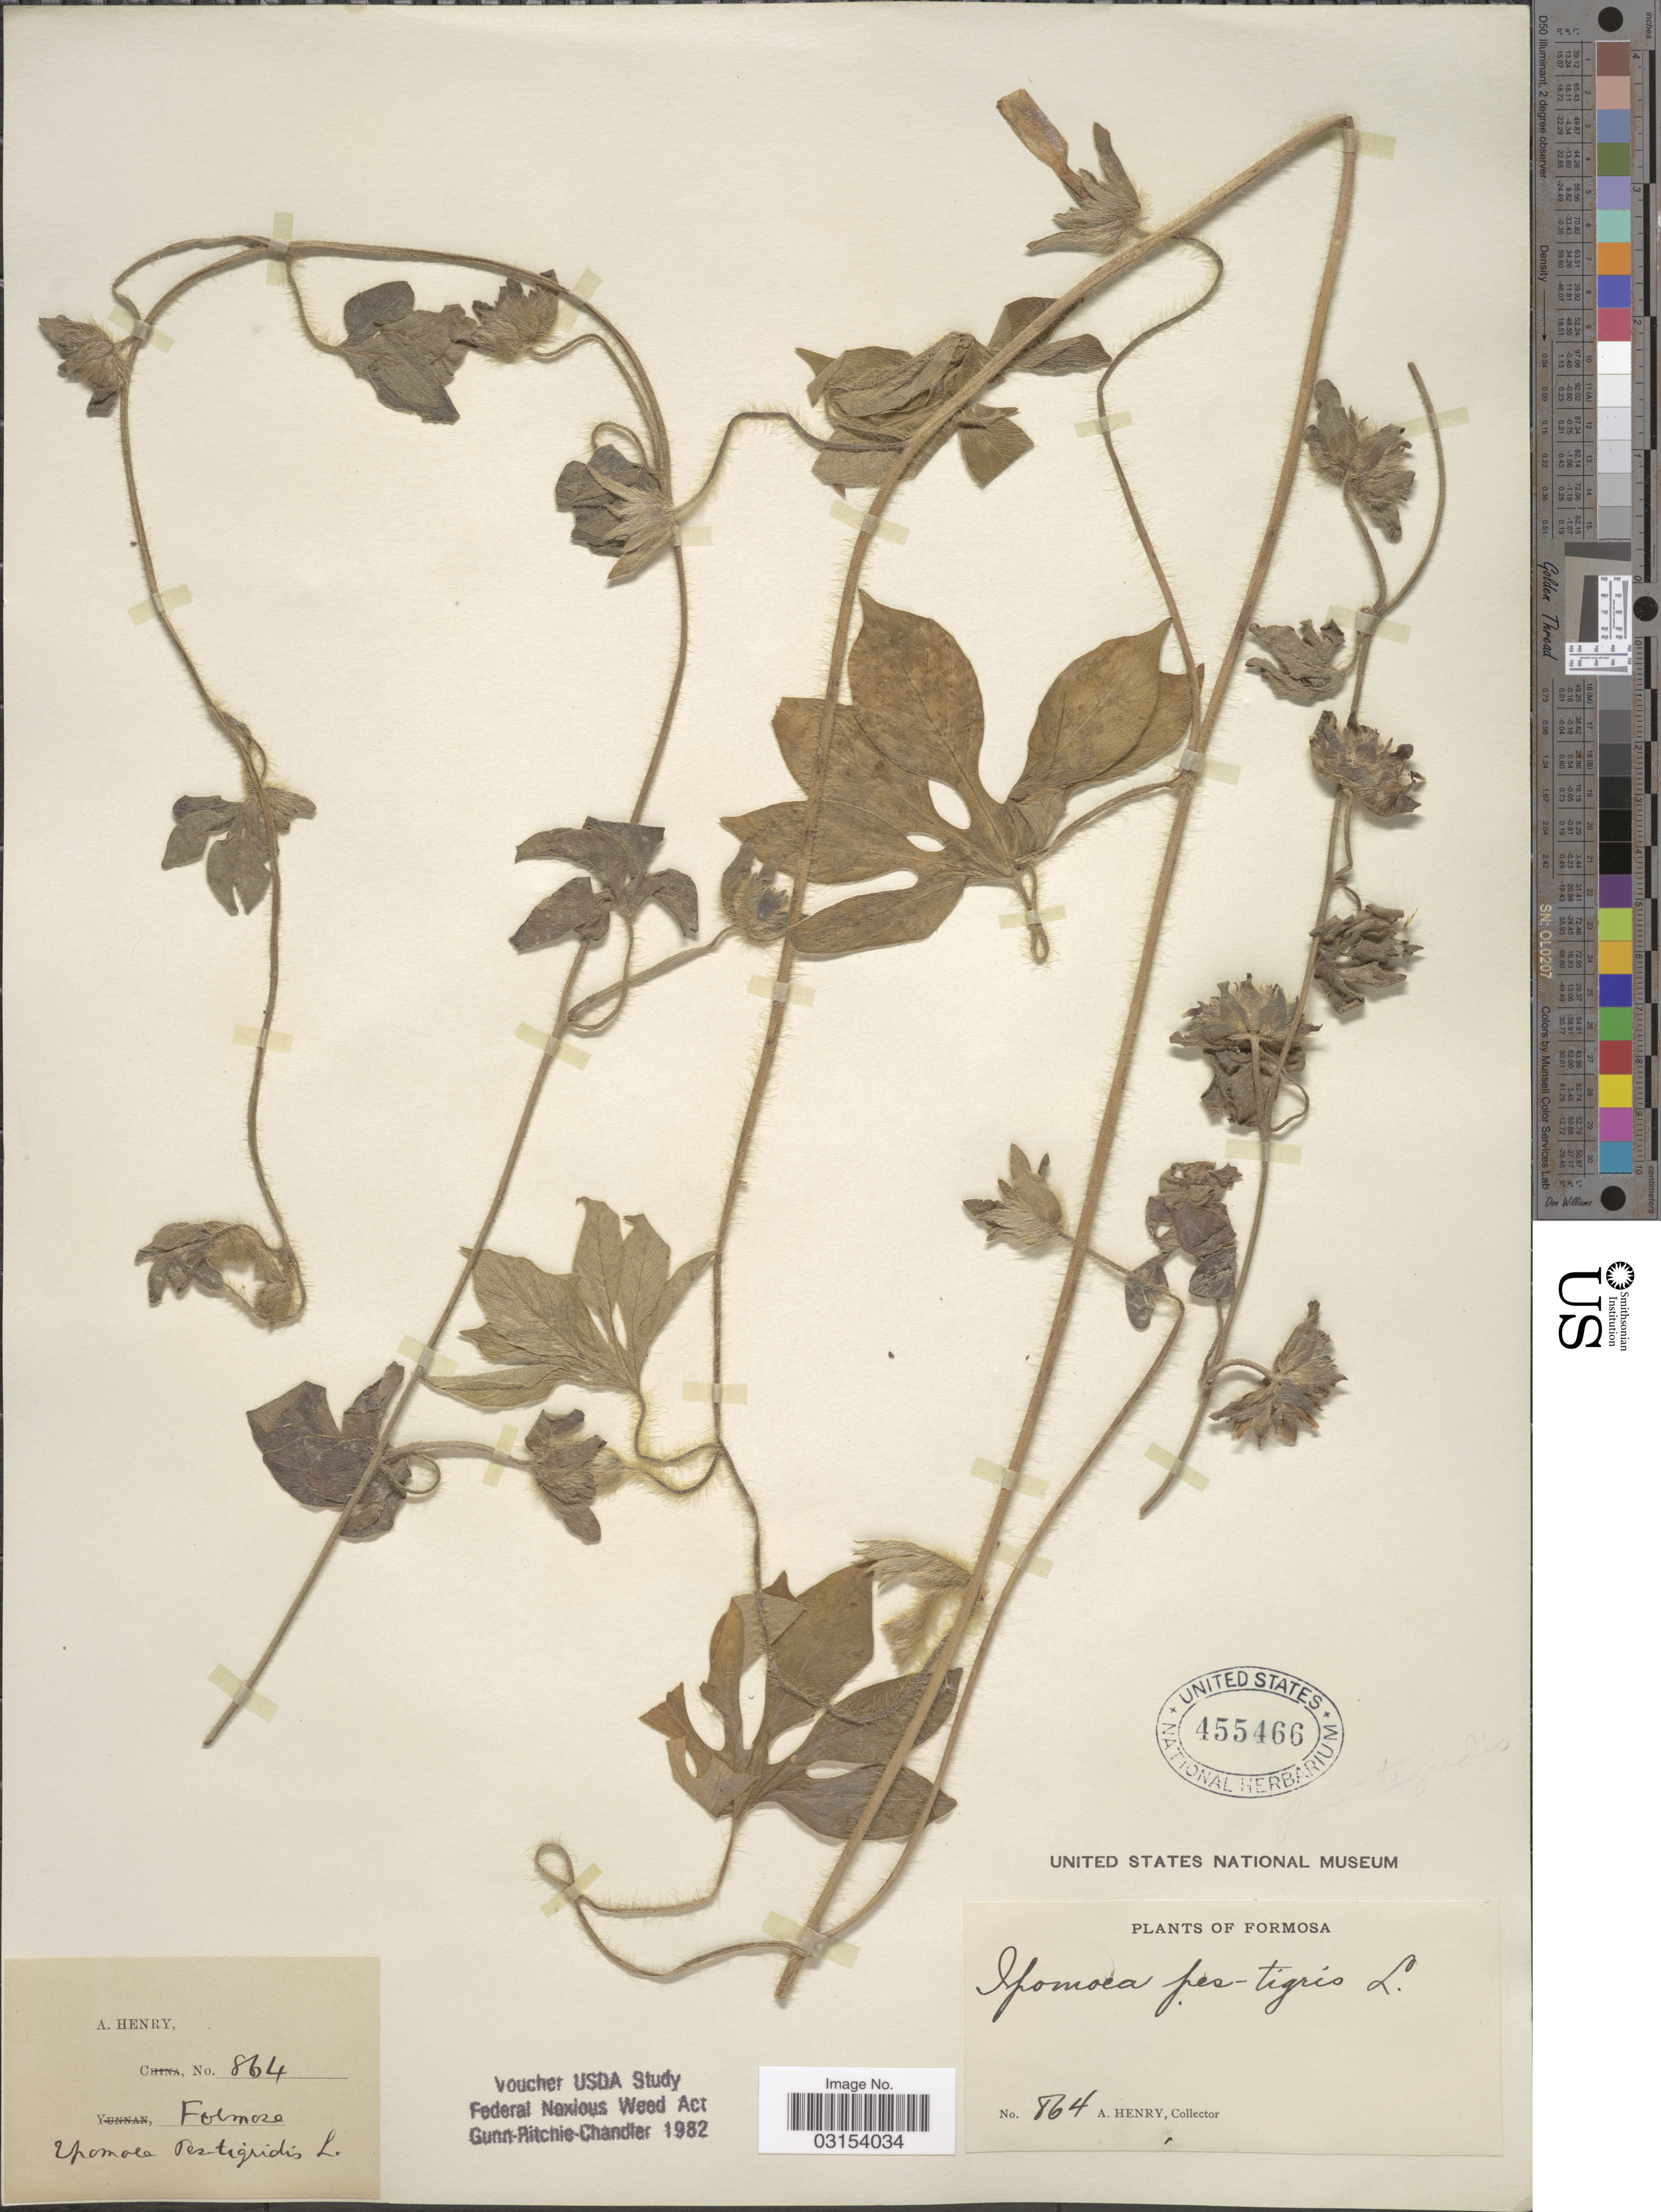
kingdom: Plantae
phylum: Tracheophyta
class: Magnoliopsida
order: Solanales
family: Convolvulaceae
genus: Ipomoea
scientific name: Ipomoea pes-tigridis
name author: L.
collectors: A. Henry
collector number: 864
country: Taiwan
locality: Formosa.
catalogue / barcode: US 455466